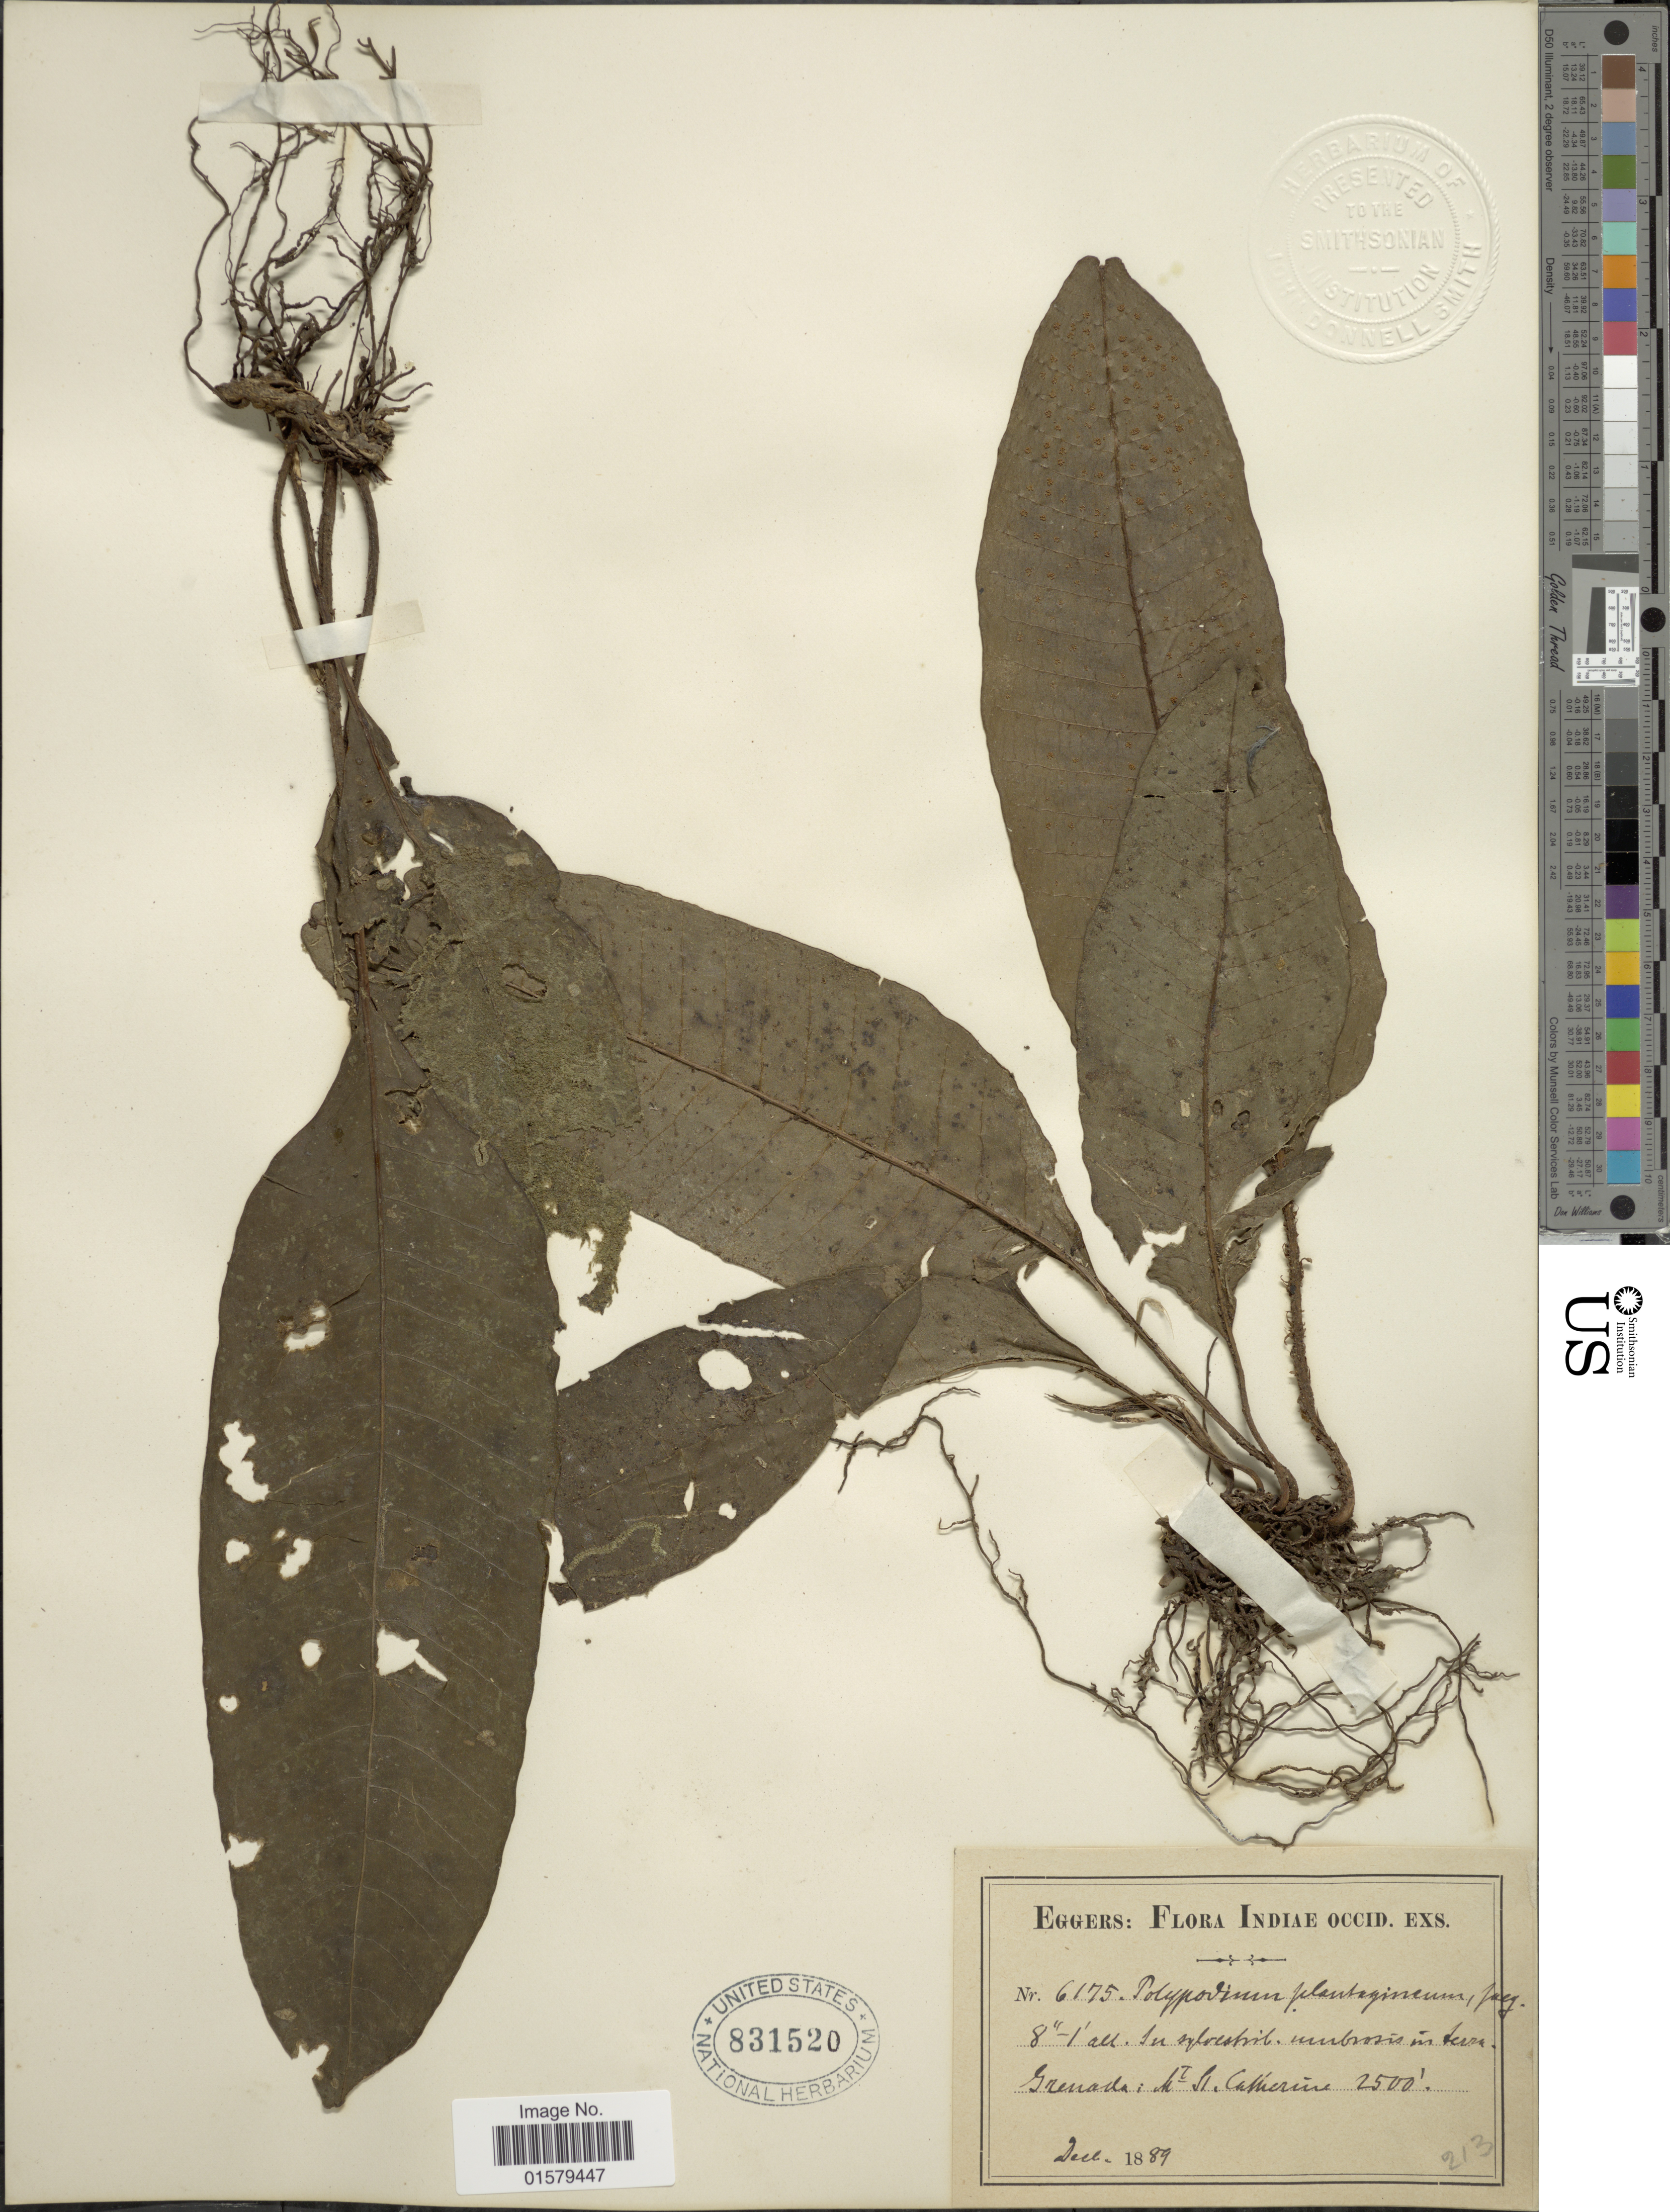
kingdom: Plantae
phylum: Tracheophyta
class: Polypodiopsida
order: Polypodiales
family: Tectariaceae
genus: Tectaria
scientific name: Tectaria plantaginea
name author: (Jacq.) Maxon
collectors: -. Eggers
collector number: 6175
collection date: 1889-12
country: Grenada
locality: Mt St. Catherine.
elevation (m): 762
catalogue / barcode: US 831520